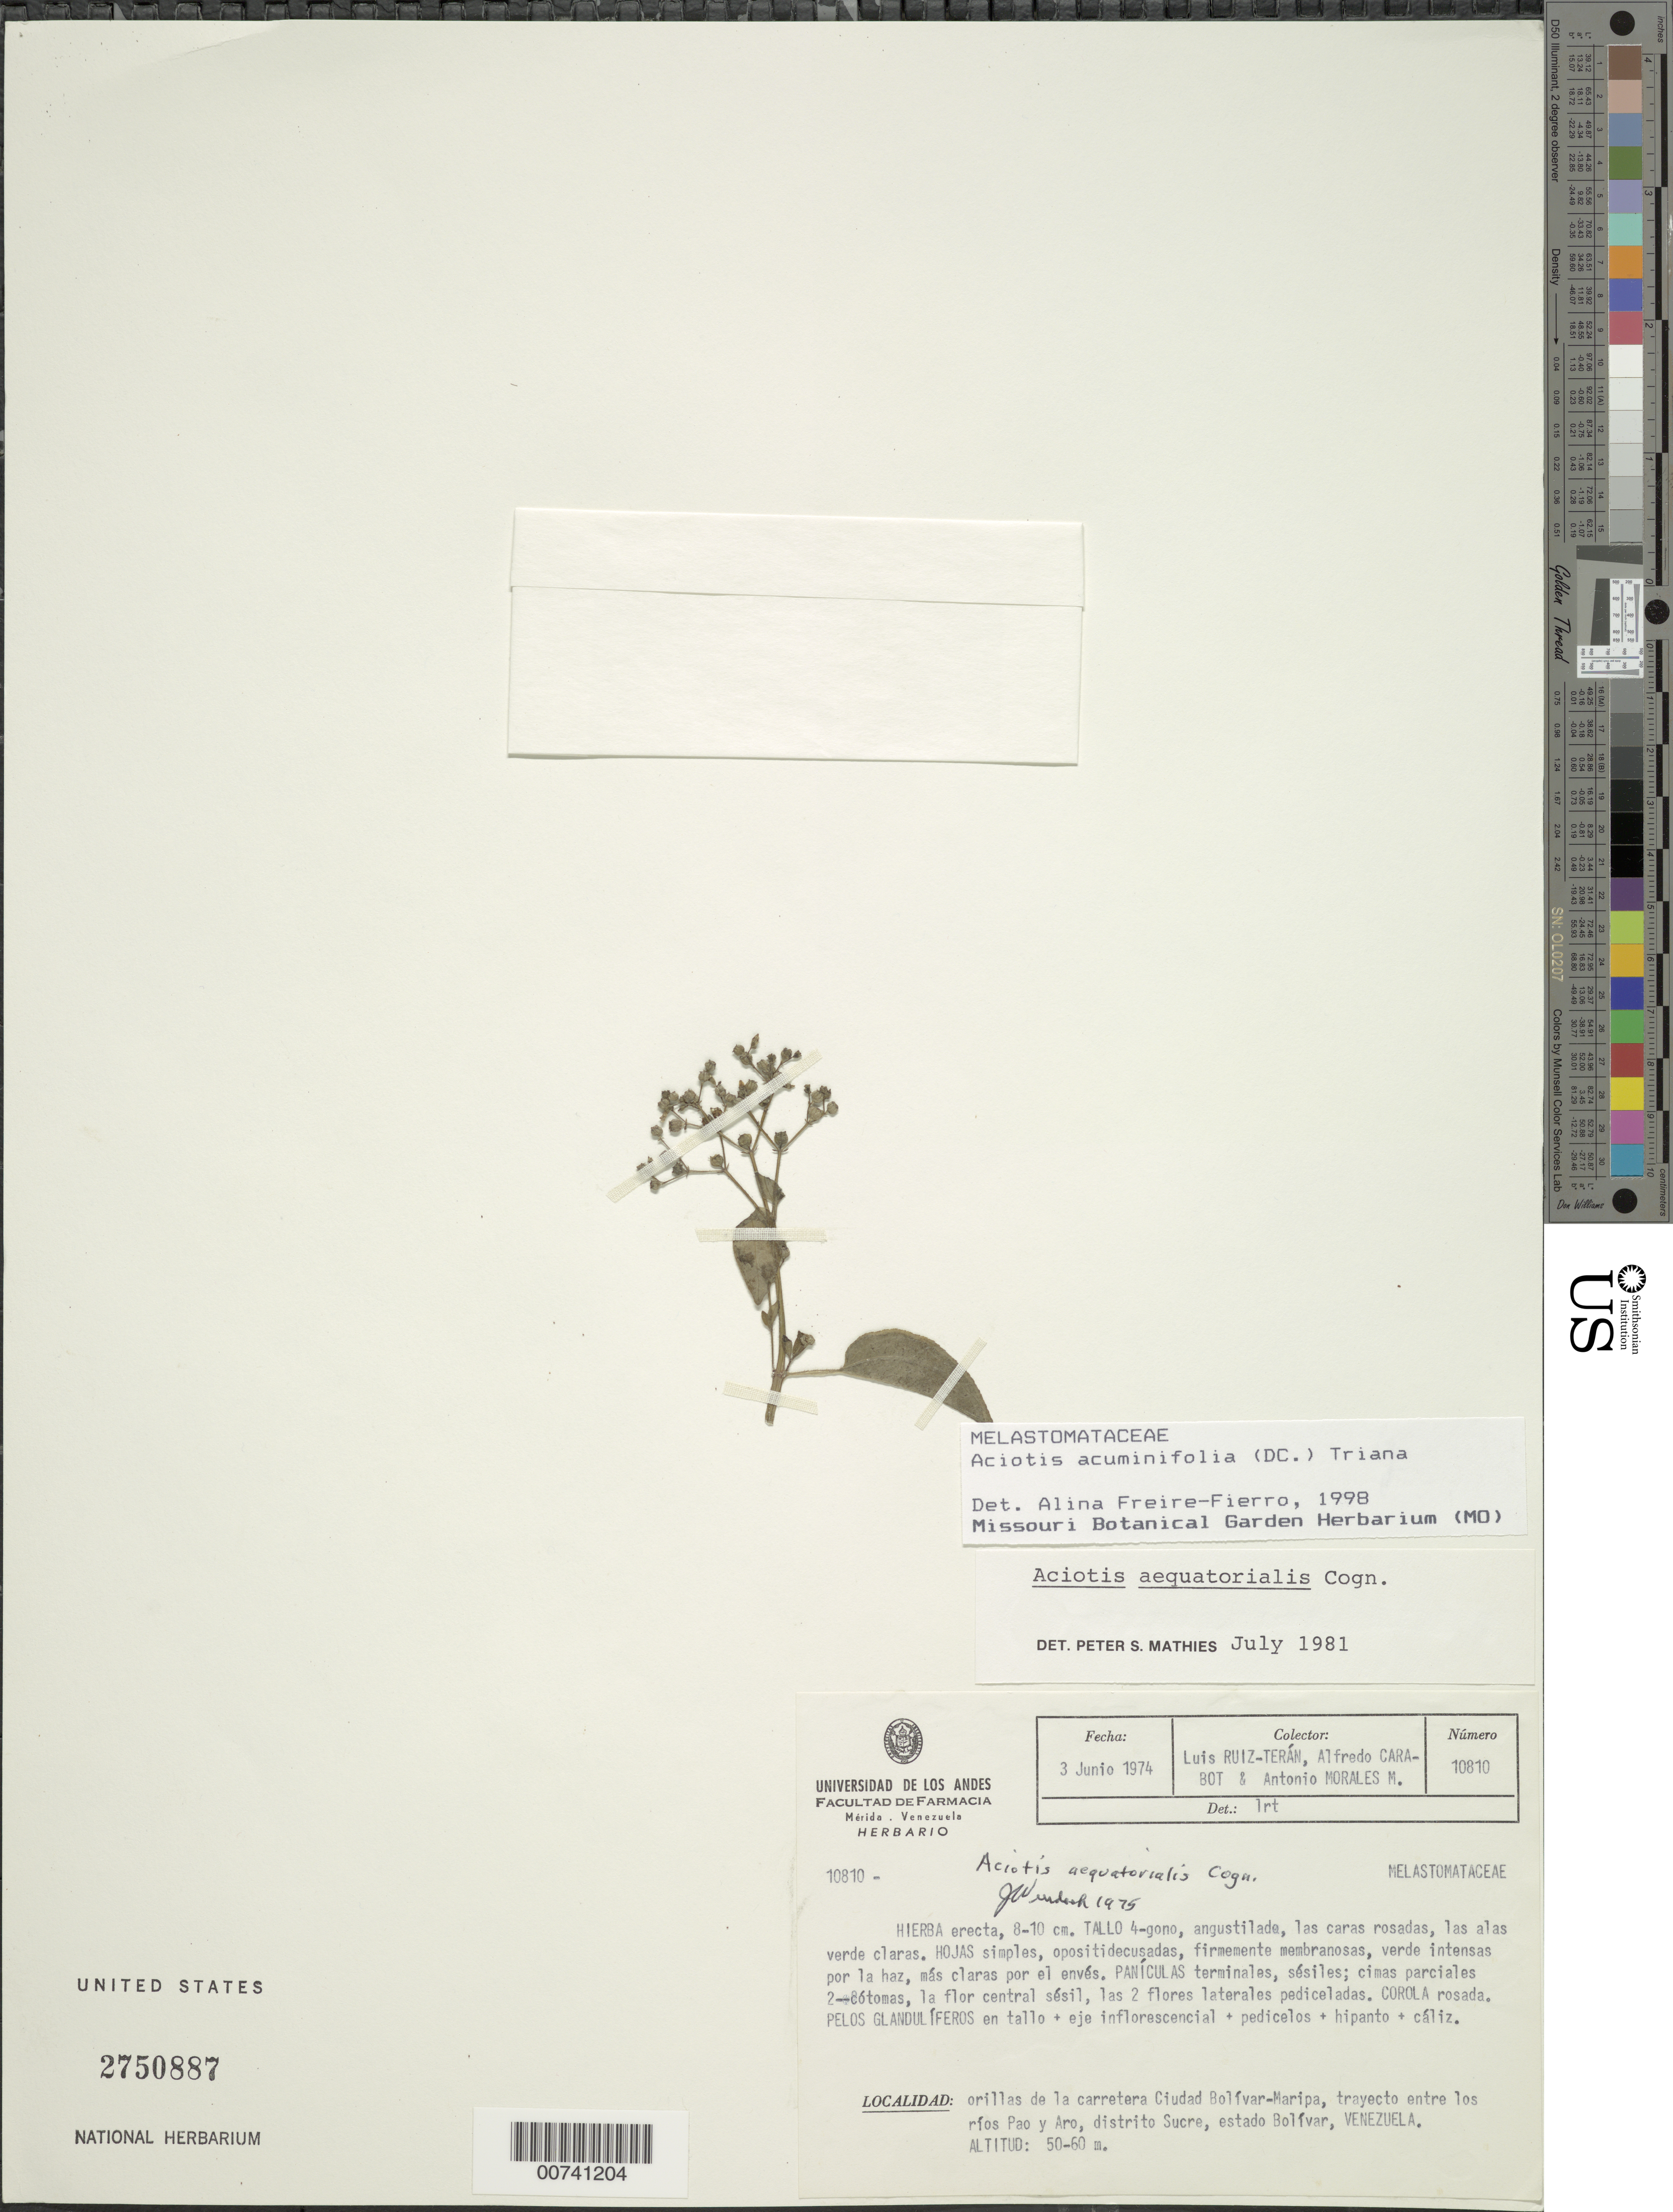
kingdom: Plantae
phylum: Tracheophyta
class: Magnoliopsida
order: Myrtales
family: Melastomataceae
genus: Aciotis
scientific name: Aciotis acuminifolia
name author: (Mart. ex DC.) Triana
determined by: Freire-Fierro, A.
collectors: L. E. Ruíz-Terán, A. Carabot C. & A. Morales M.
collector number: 10810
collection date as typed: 3-Jun-74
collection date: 1974-06-03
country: Venezuela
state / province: Bolívar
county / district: Sucre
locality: Ciudad Bolívar to Maripa road, betw Ríos Pao y Aro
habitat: Roadside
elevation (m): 50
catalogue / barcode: US 2750887